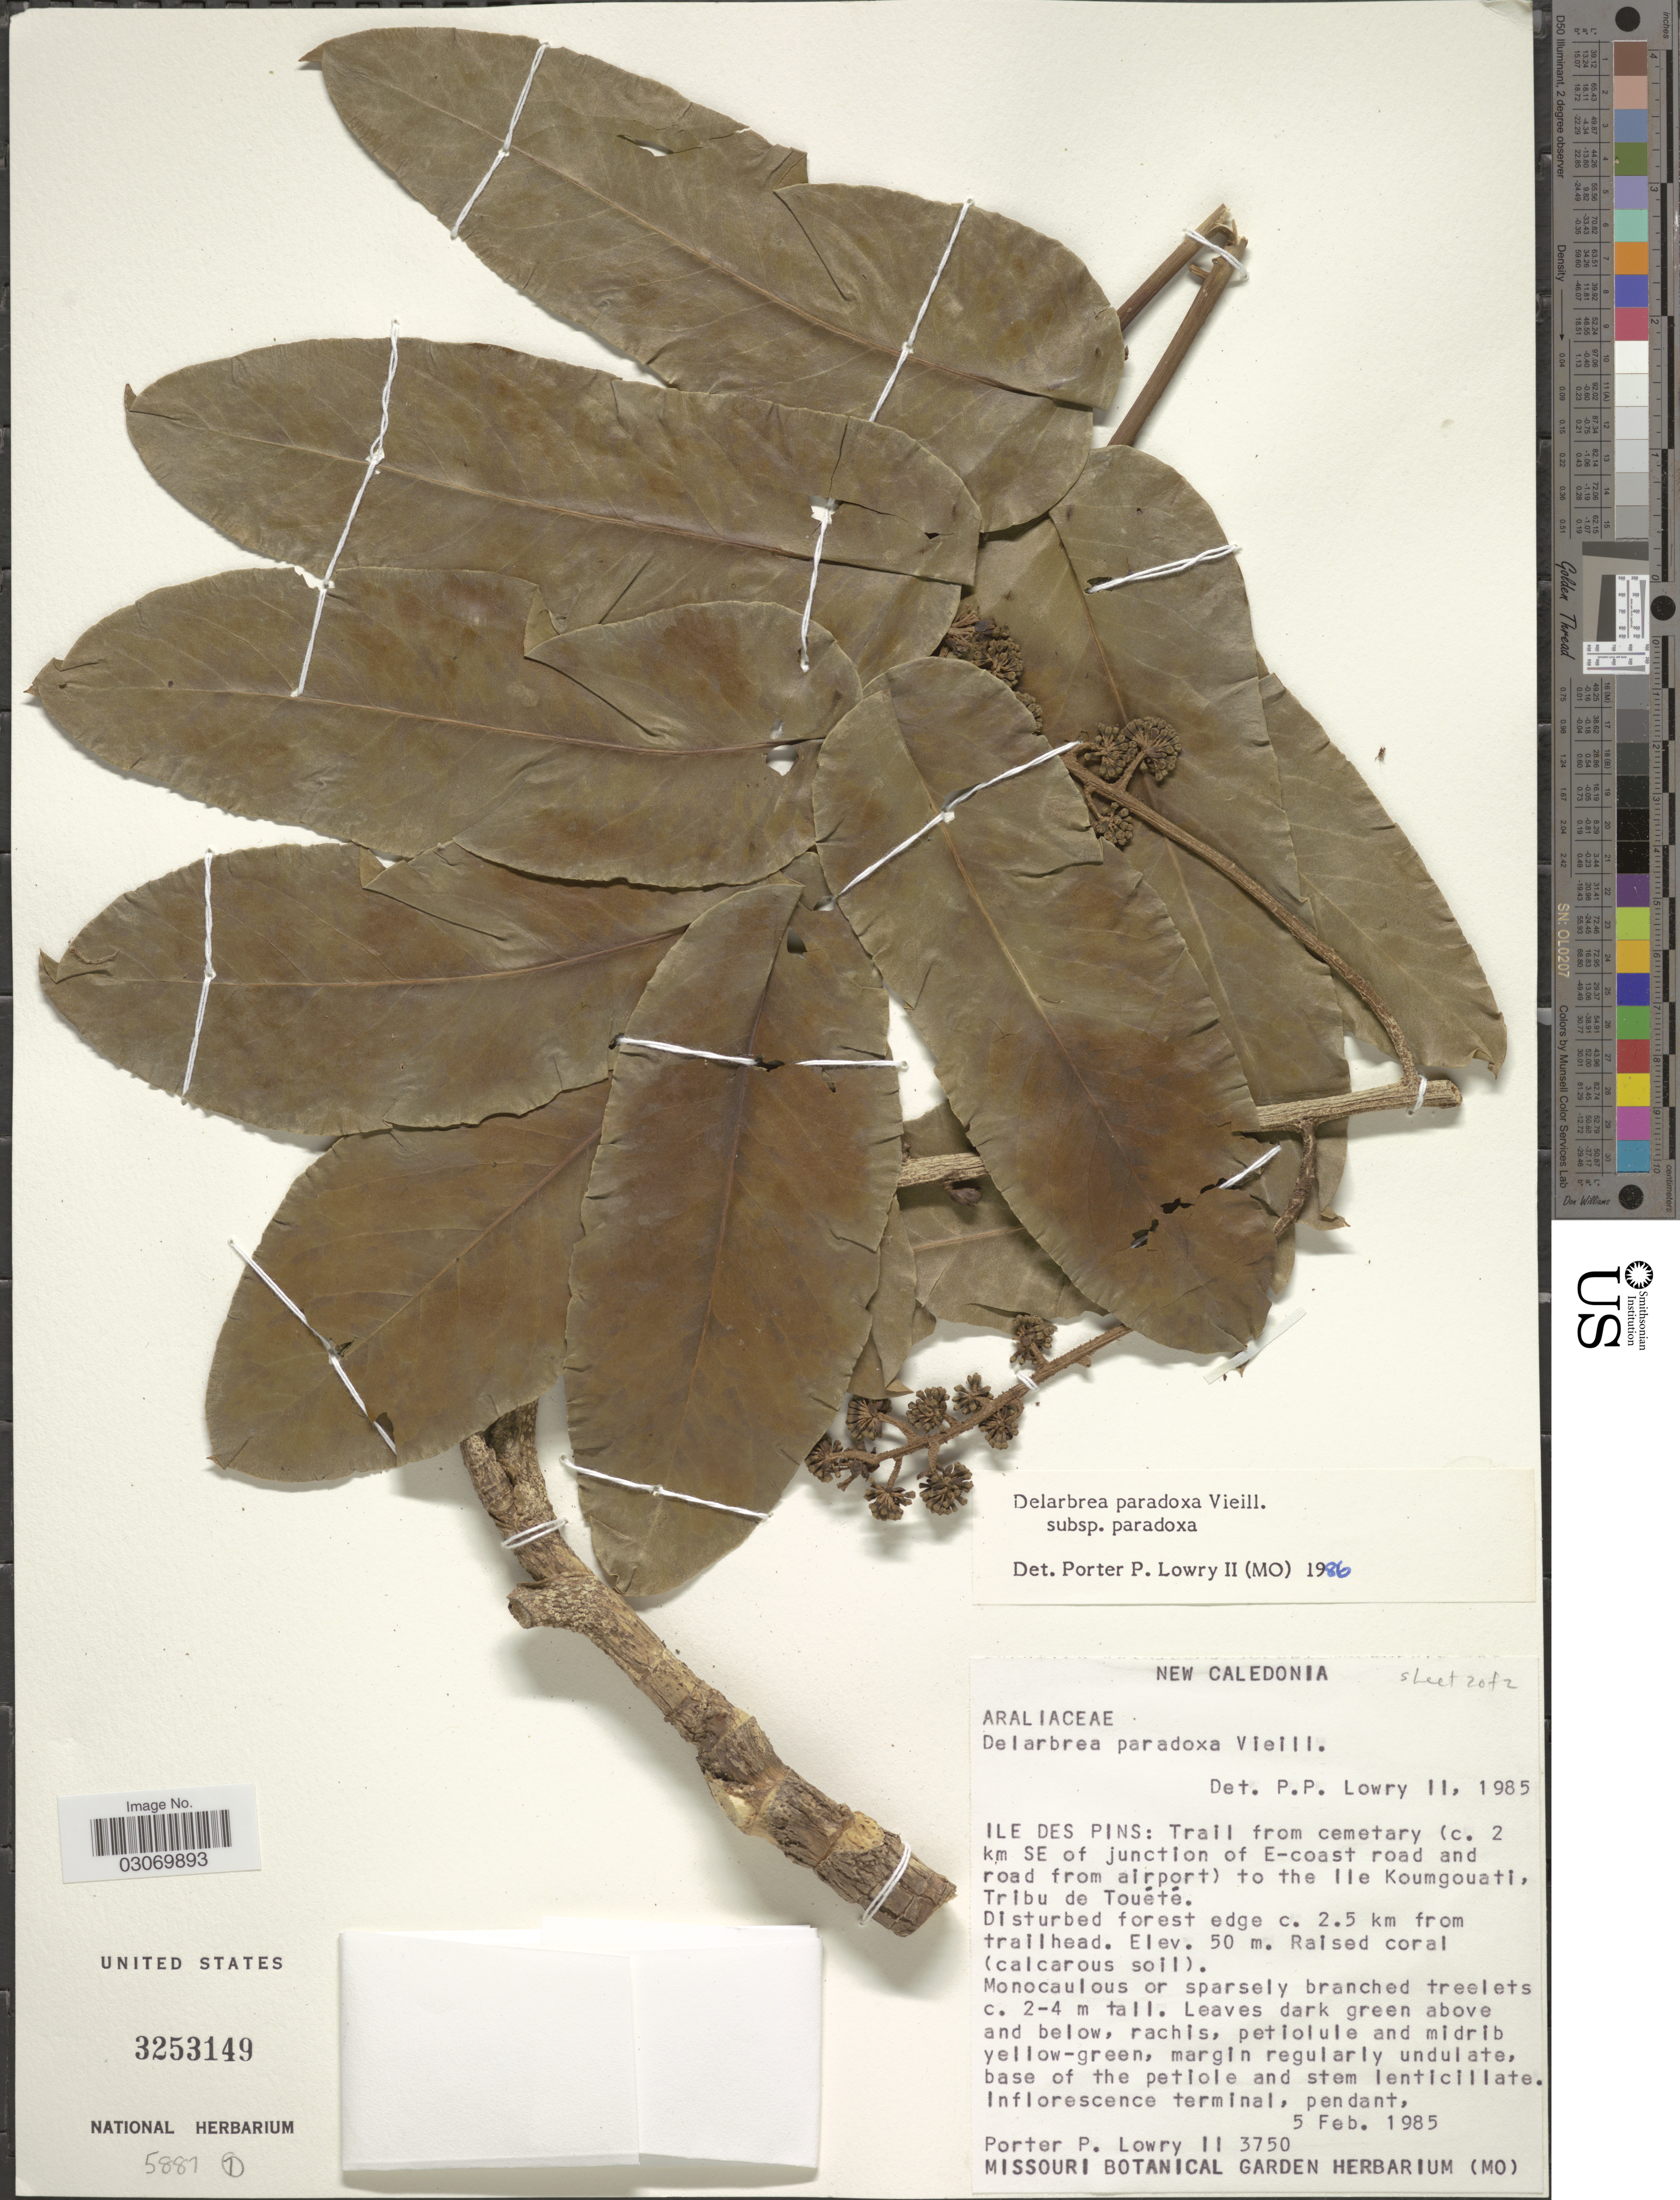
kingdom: Plantae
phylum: Tracheophyta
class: Magnoliopsida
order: Apiales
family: Myodocarpaceae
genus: Delarbrea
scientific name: Delarbrea paradoxa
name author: Vieill.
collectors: P. P. Lowry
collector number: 3750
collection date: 1985-02-05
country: New Caledonia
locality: Ile Des Pins: Trail from cemetry (c. 2 km SE of junction of E-coast road and road from airport) to the Ile Koumgouati, Tribu de Touété, Disturbed forest edge c. 2.5 km from trailhead.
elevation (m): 50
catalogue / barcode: US 3253149